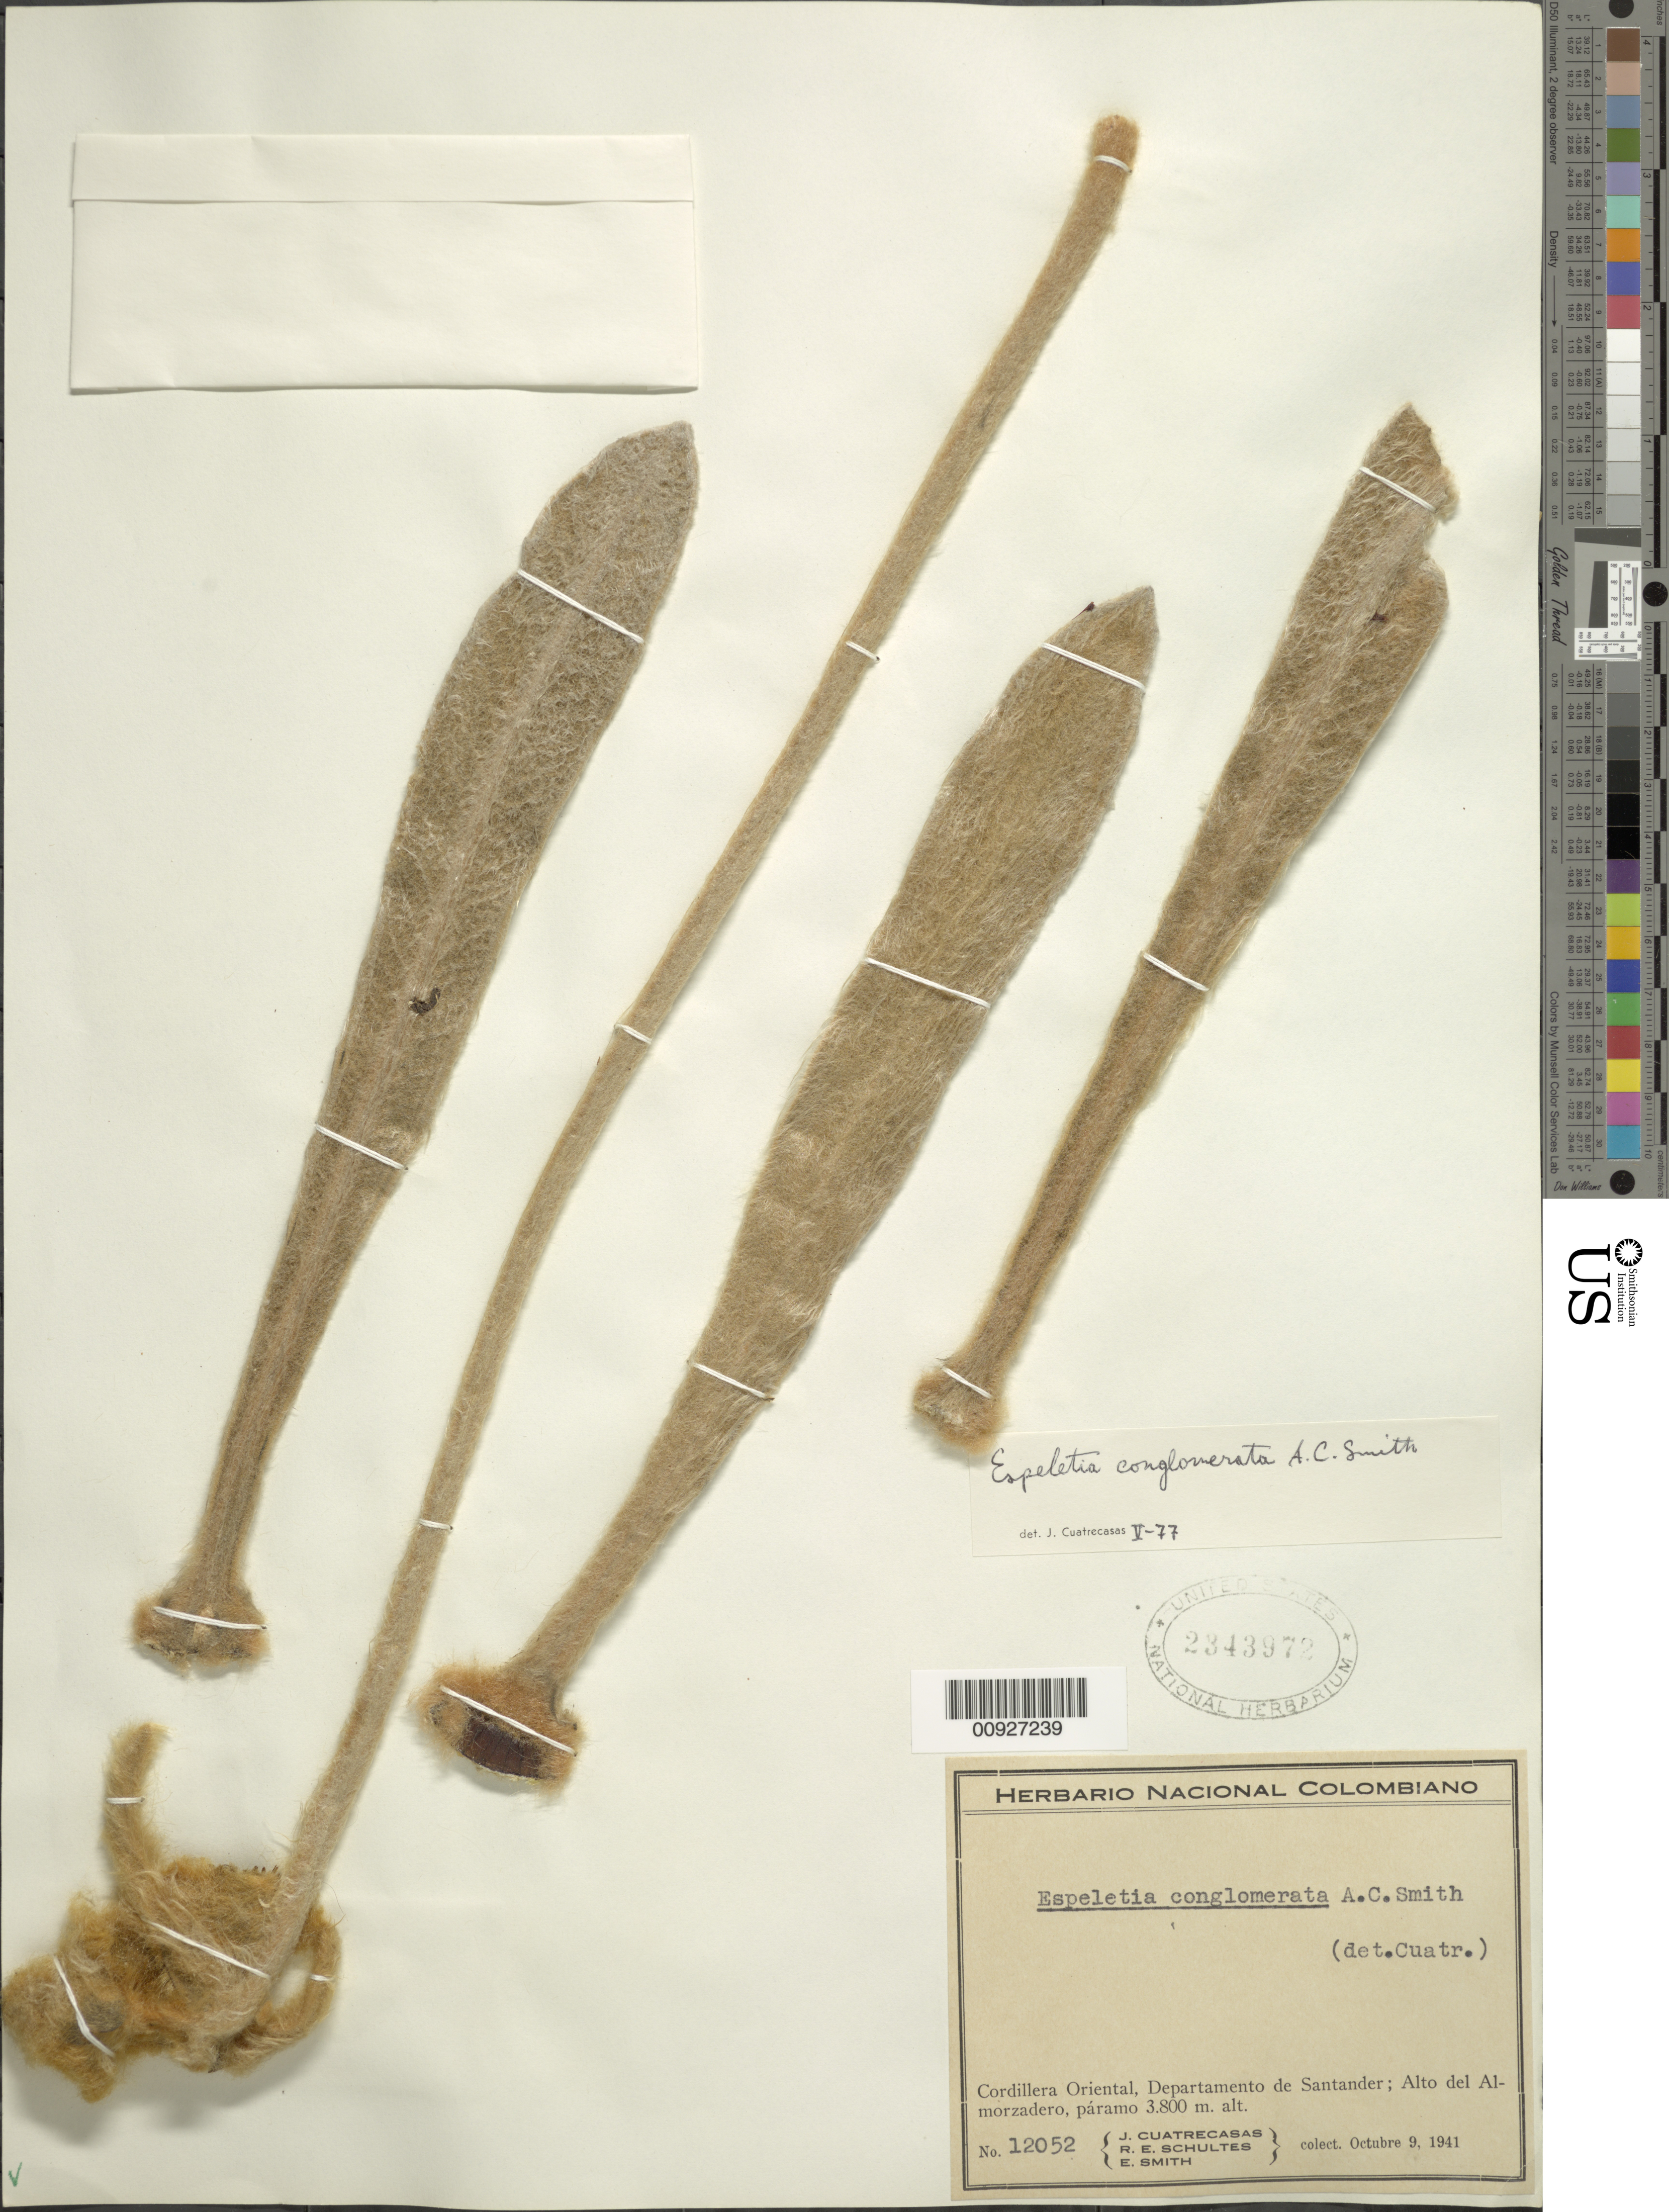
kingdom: Plantae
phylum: Tracheophyta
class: Magnoliopsida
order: Asterales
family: Asteraceae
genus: Espeletia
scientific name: Espeletia conglomerata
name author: A.C. Sm.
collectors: J. Cuatrecasas, R. E. Schultes & C. E. Smith Jr.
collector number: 12052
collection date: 1941-10-09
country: Colombia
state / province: Santander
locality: Cordillera Oriental, Alto de Almorzadero, páramo.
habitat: Páramo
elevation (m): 3800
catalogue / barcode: US 2343972